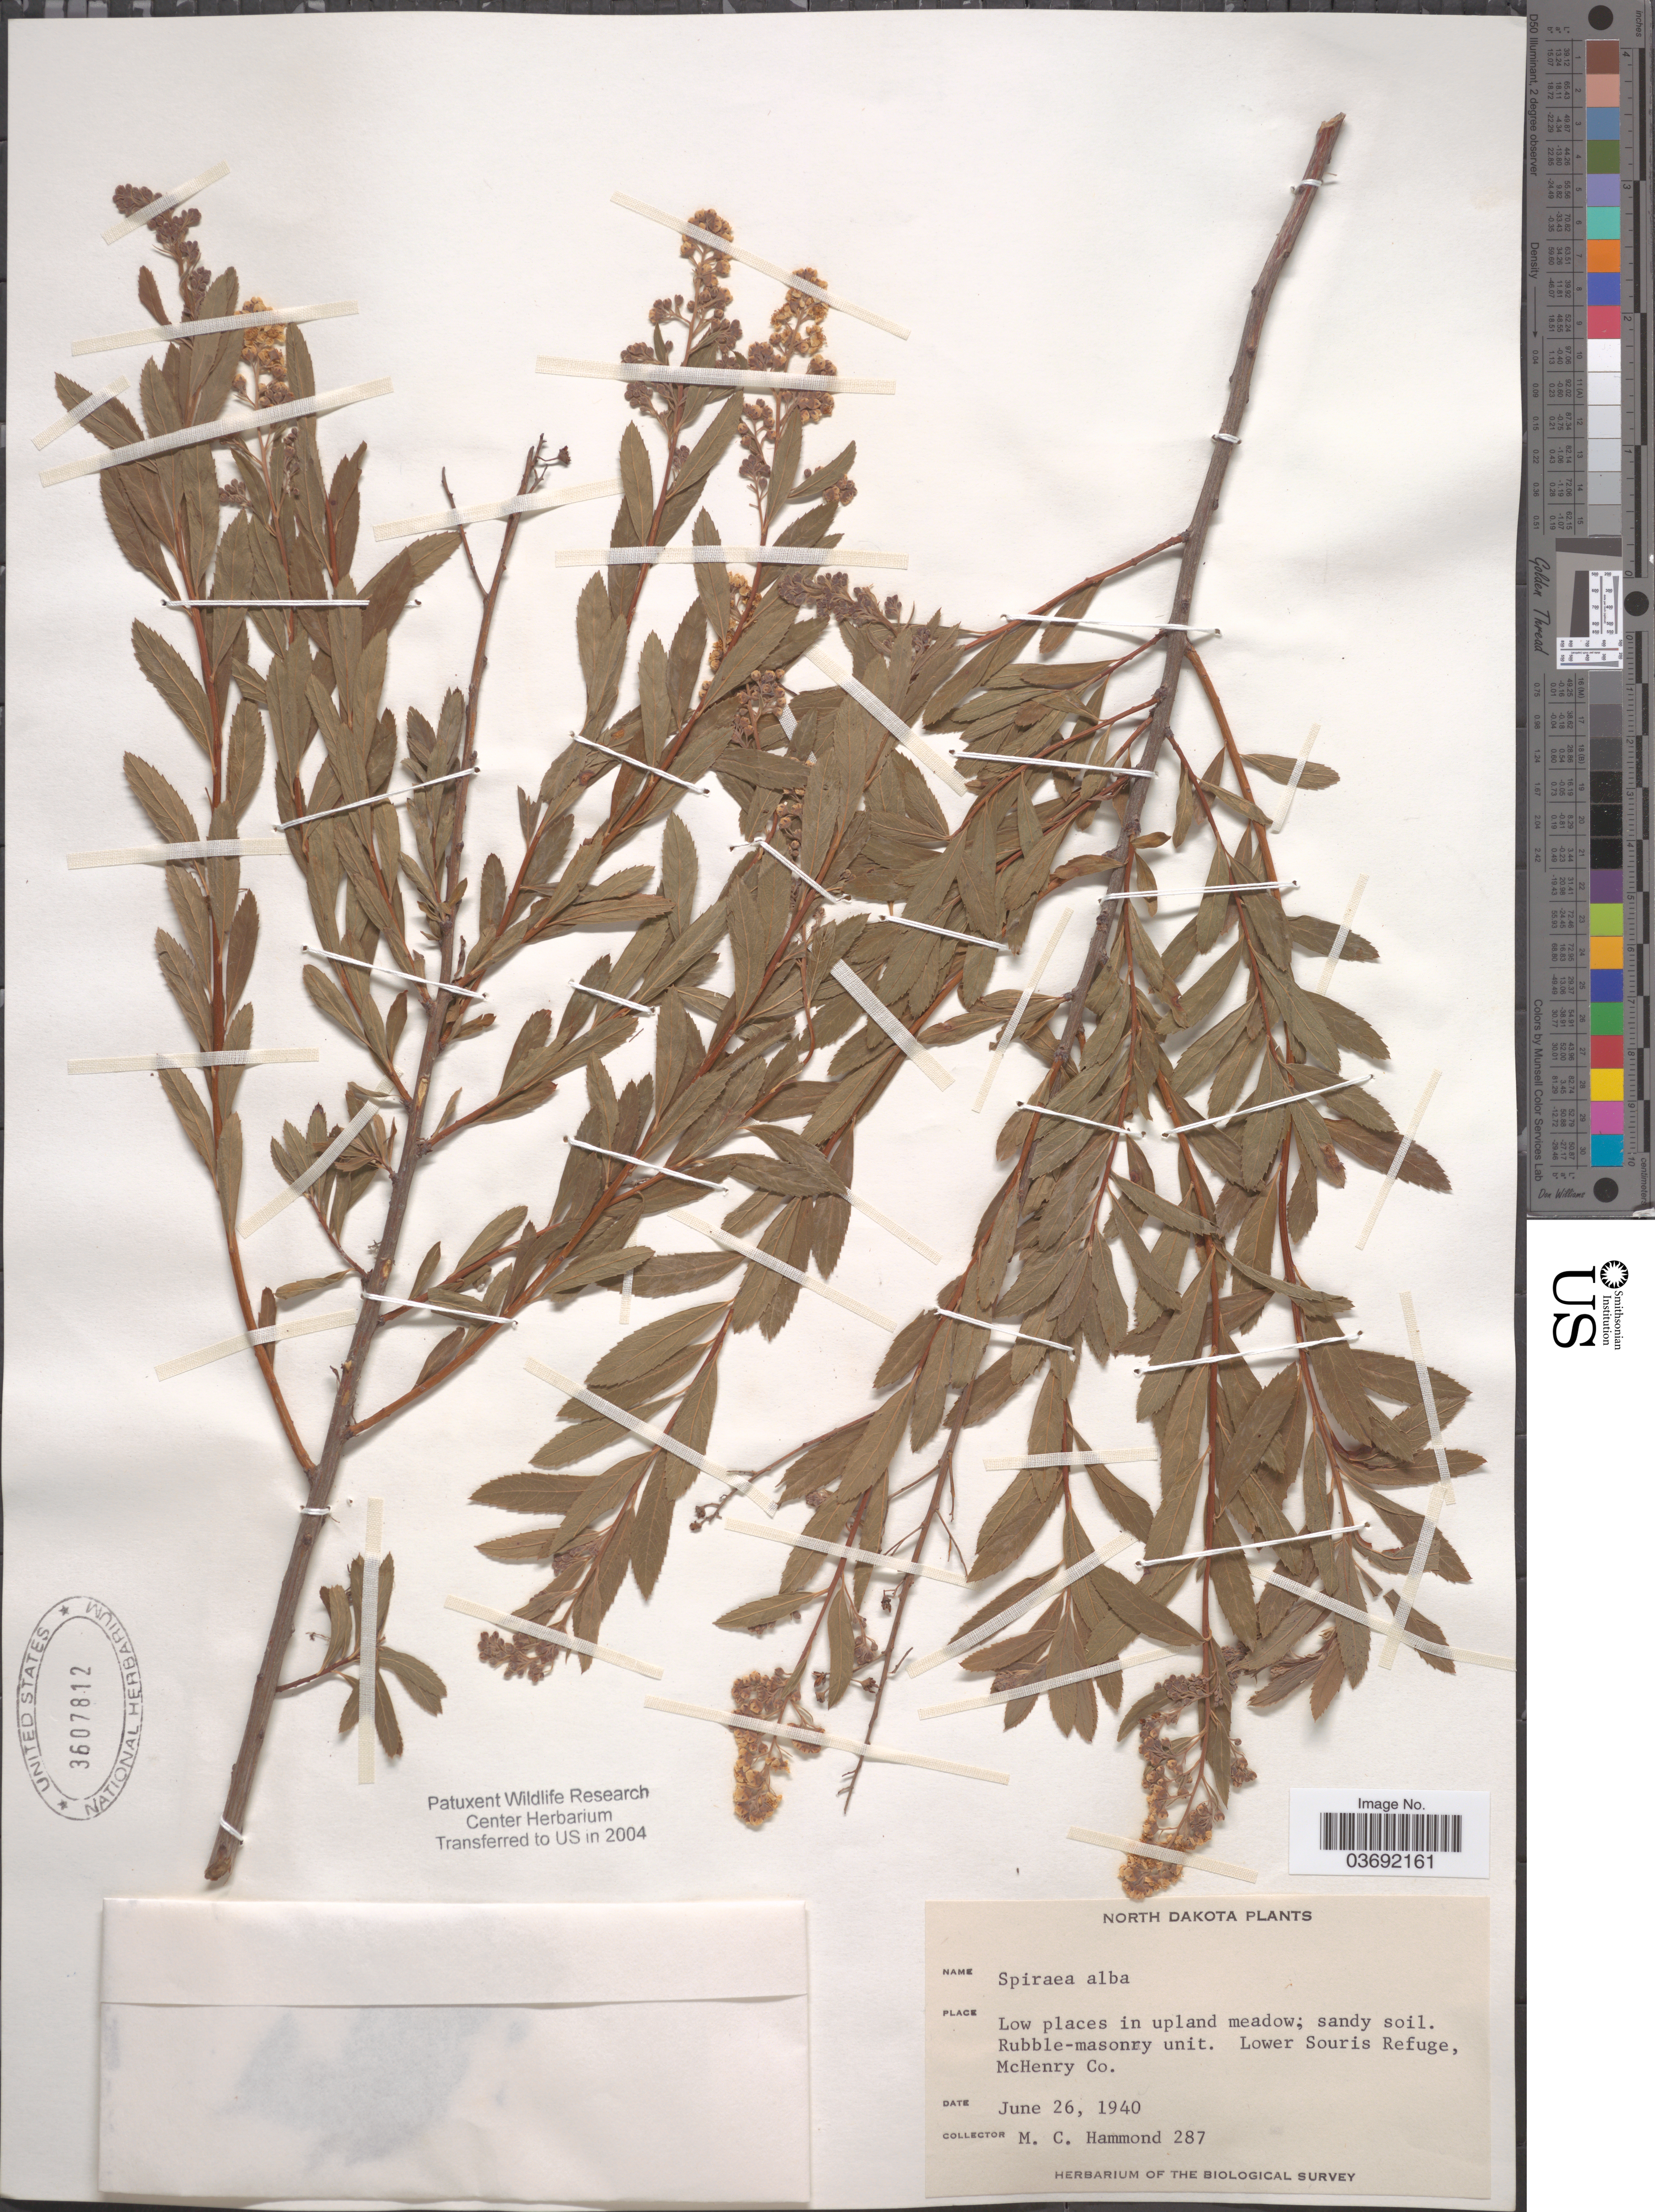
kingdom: Plantae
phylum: Tracheophyta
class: Magnoliopsida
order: Rosales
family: Rosaceae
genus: Spiraea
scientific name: Spiraea alba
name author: Du Roi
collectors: M. Hammond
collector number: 287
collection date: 1940-06-26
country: United States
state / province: North Dakota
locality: Lower Souris Refuge, McHenry Co.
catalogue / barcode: US 3607812